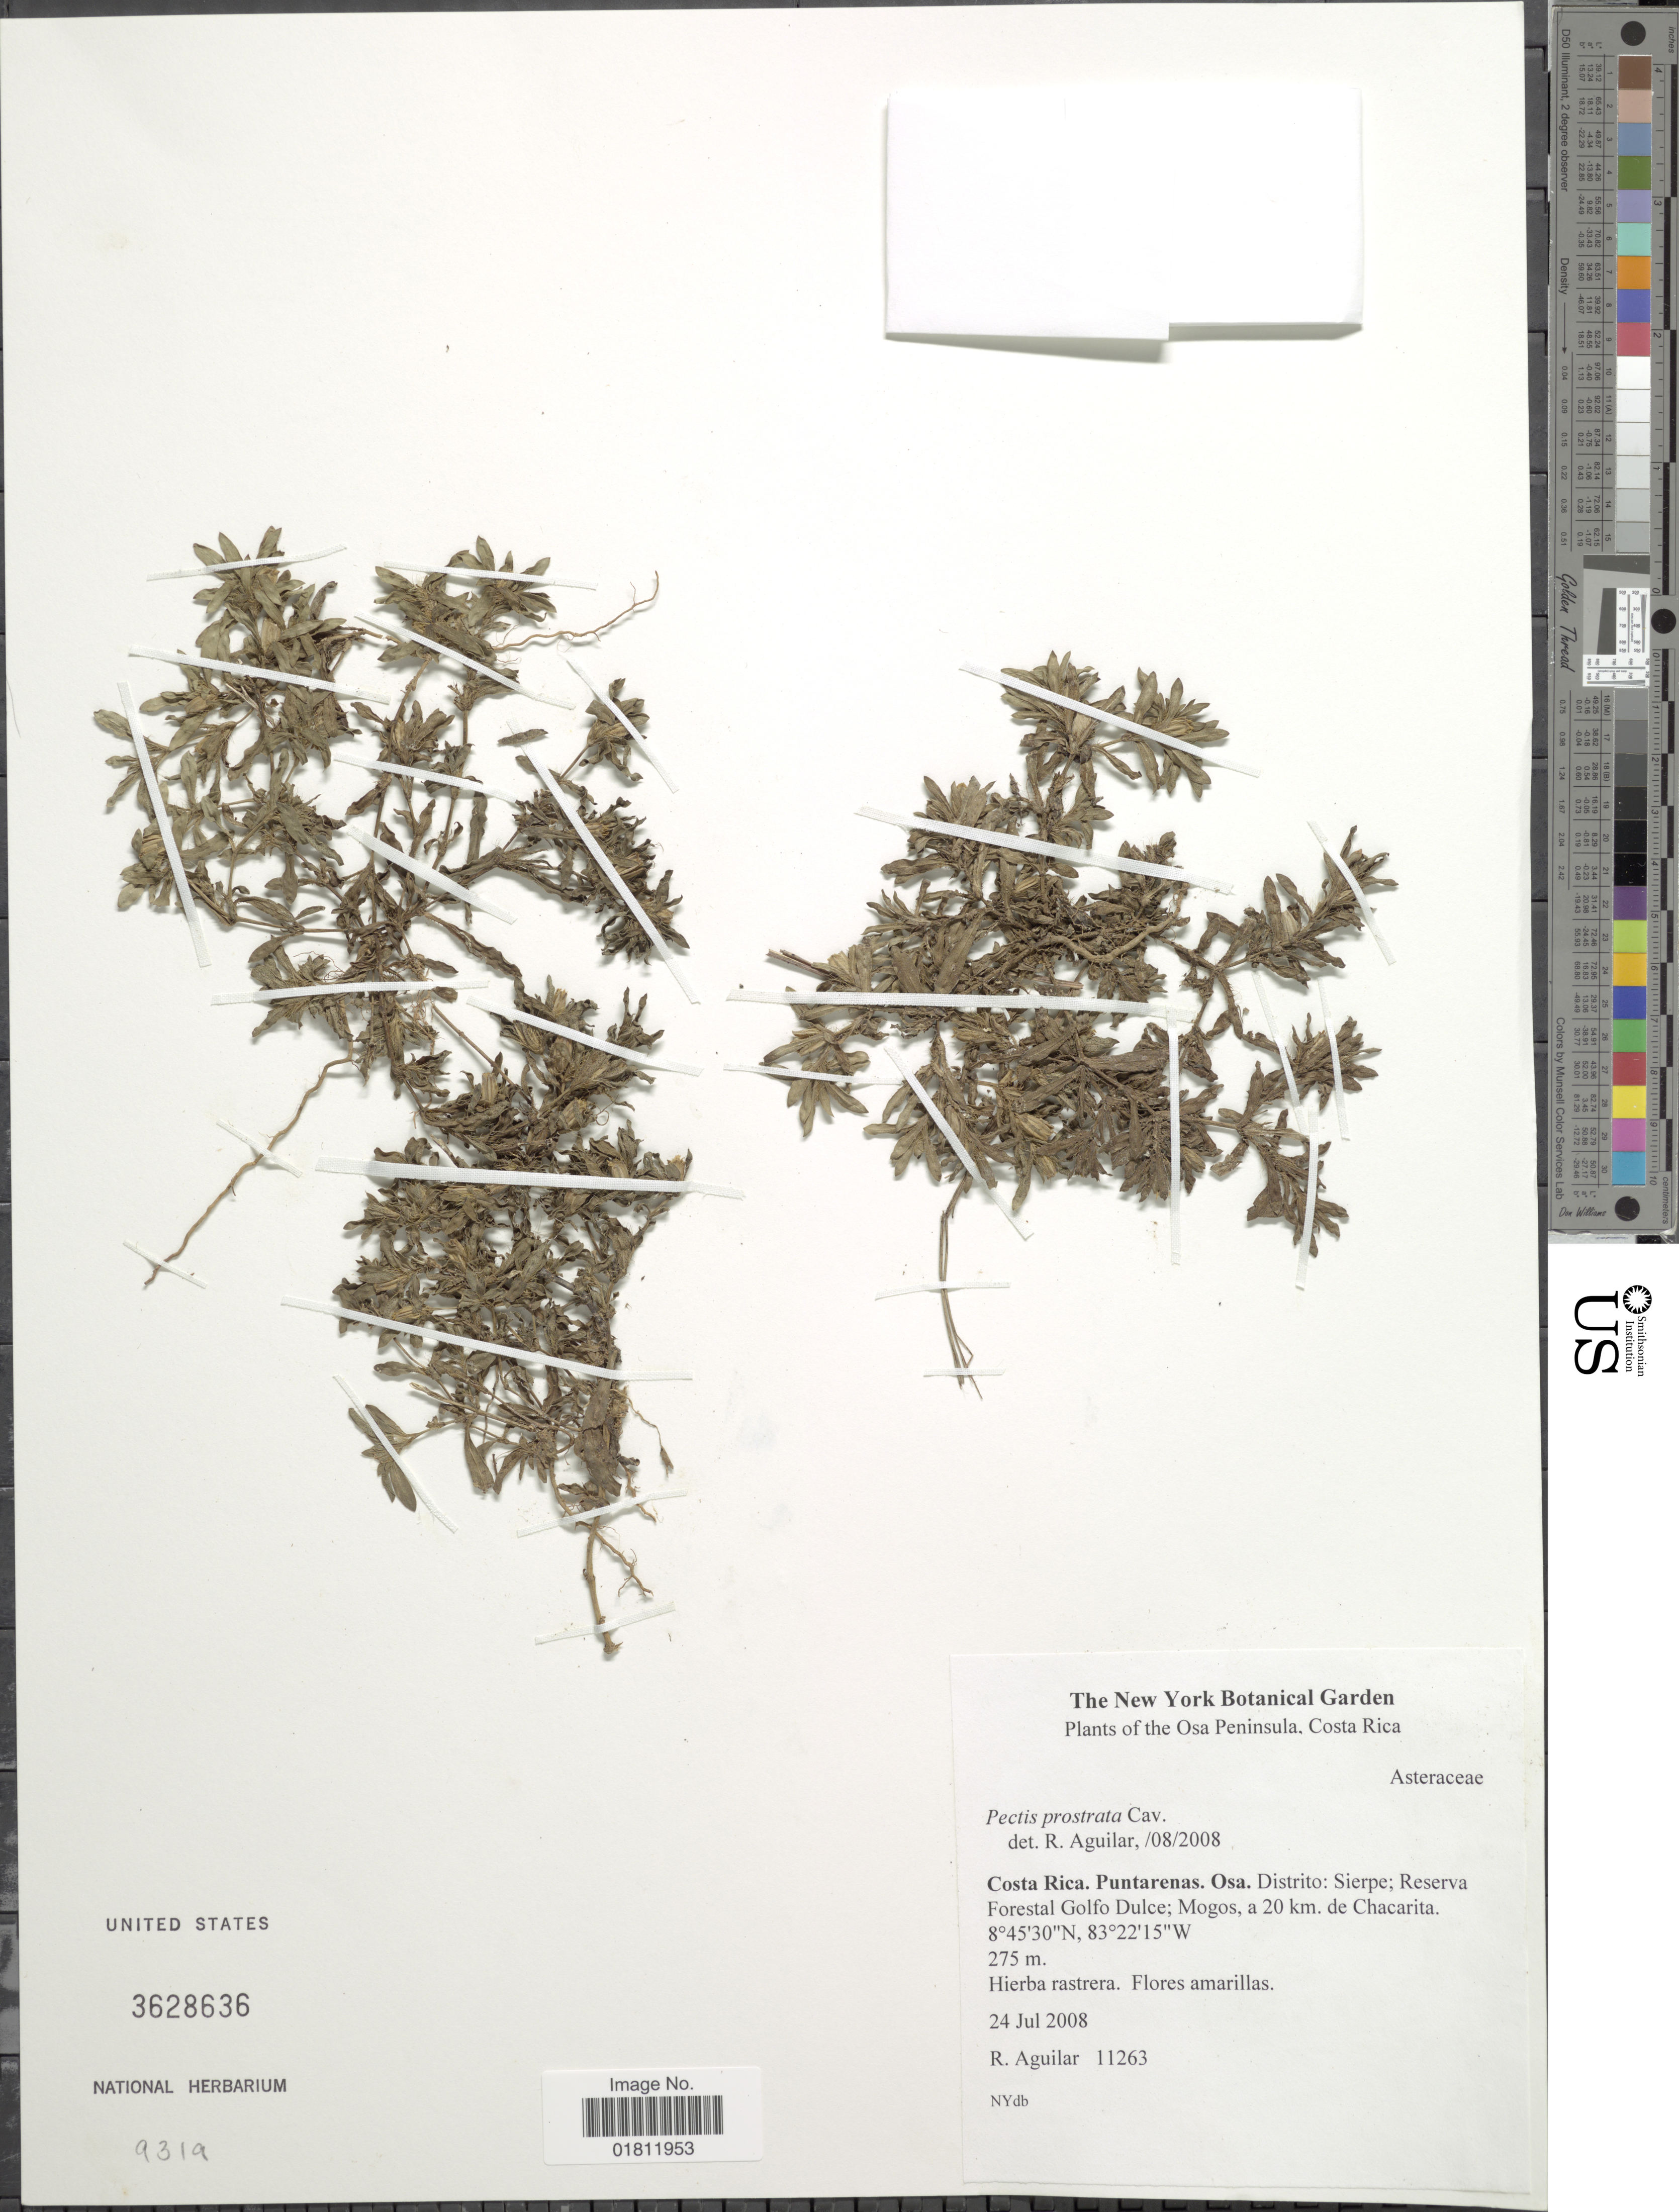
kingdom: Plantae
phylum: Tracheophyta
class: Magnoliopsida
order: Asterales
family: Asteraceae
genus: Pectis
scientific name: Pectis prostrata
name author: Cav.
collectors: R. Aguilar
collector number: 11263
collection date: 2008-07-24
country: Costa Rica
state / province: Puntarenas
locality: Osa Peninsula, Costa Rica. Costa Rica. Puntarenas, Osa. Distrito: Sierpe; Reserva Forestal Golfo Dulce; Mogos, a 20 km. de Chacarita.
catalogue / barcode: US 3628636